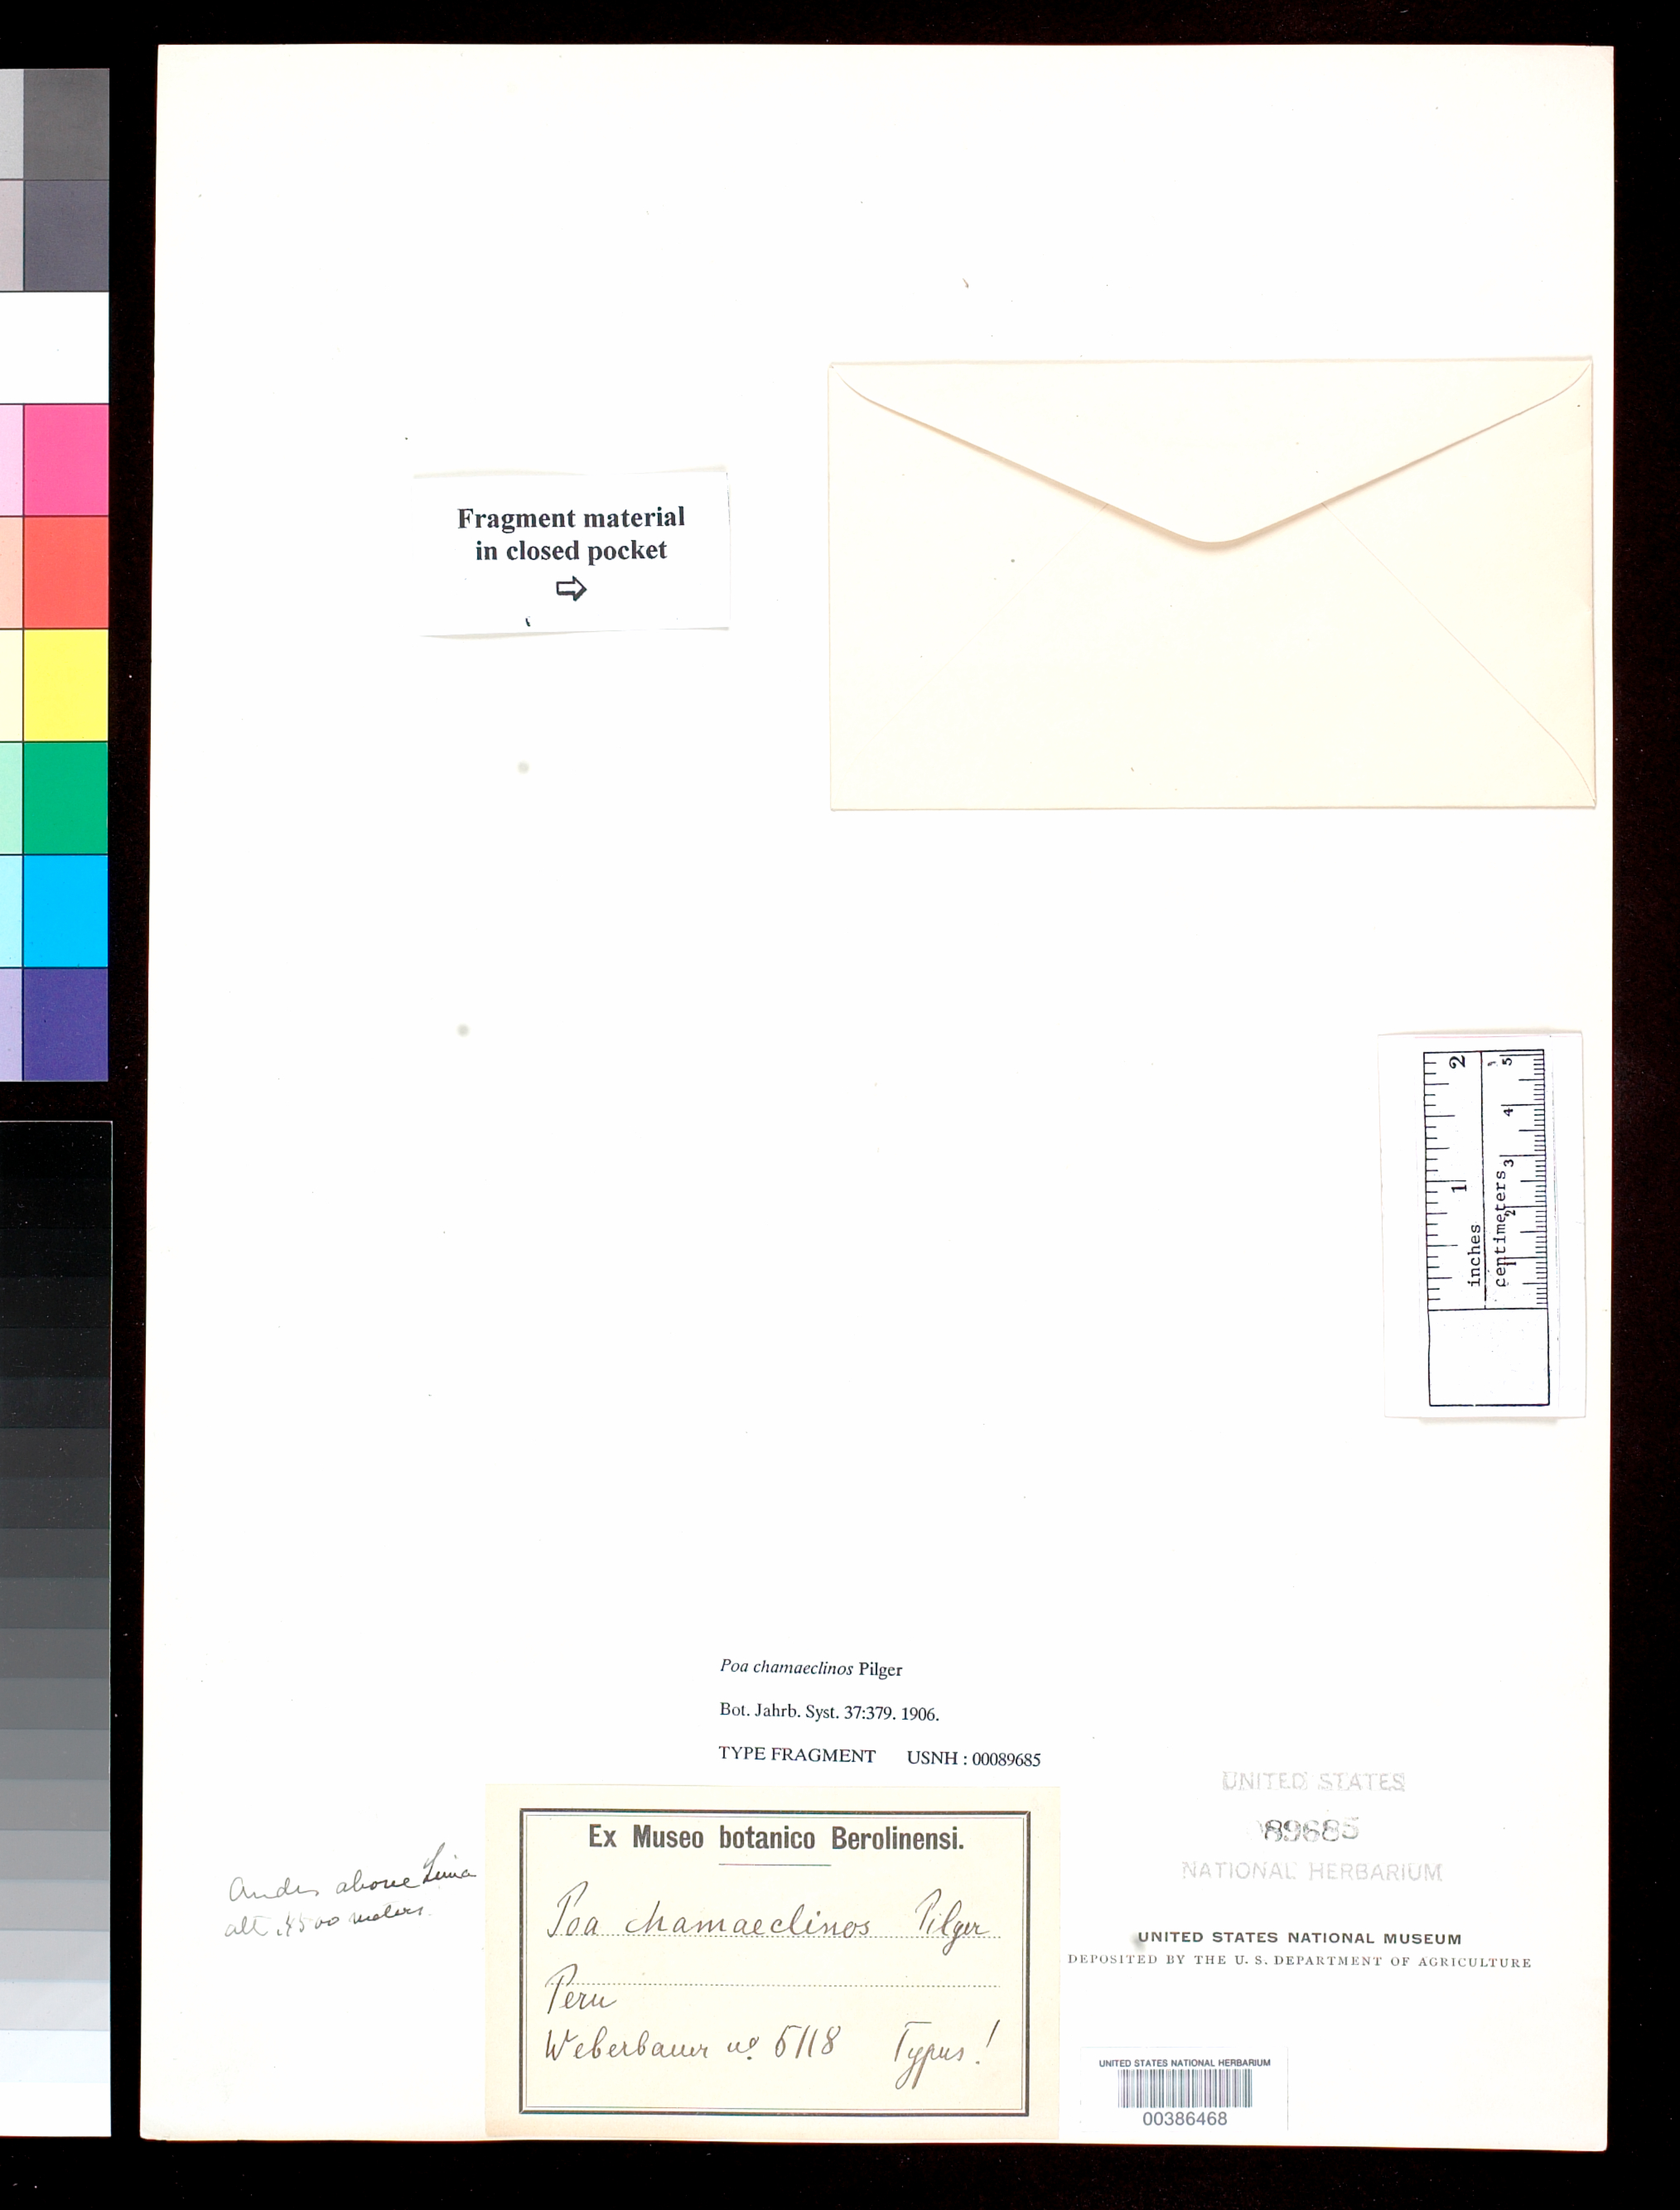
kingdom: Plantae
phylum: Tracheophyta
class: Liliopsida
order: Poales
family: Poaceae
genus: Poa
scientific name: Poa chamaeclinos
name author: Pilg.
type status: Type Fragment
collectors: A. Weberbauer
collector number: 5118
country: Peru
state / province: Lima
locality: Andes above Lima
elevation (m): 4500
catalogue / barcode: US 89685